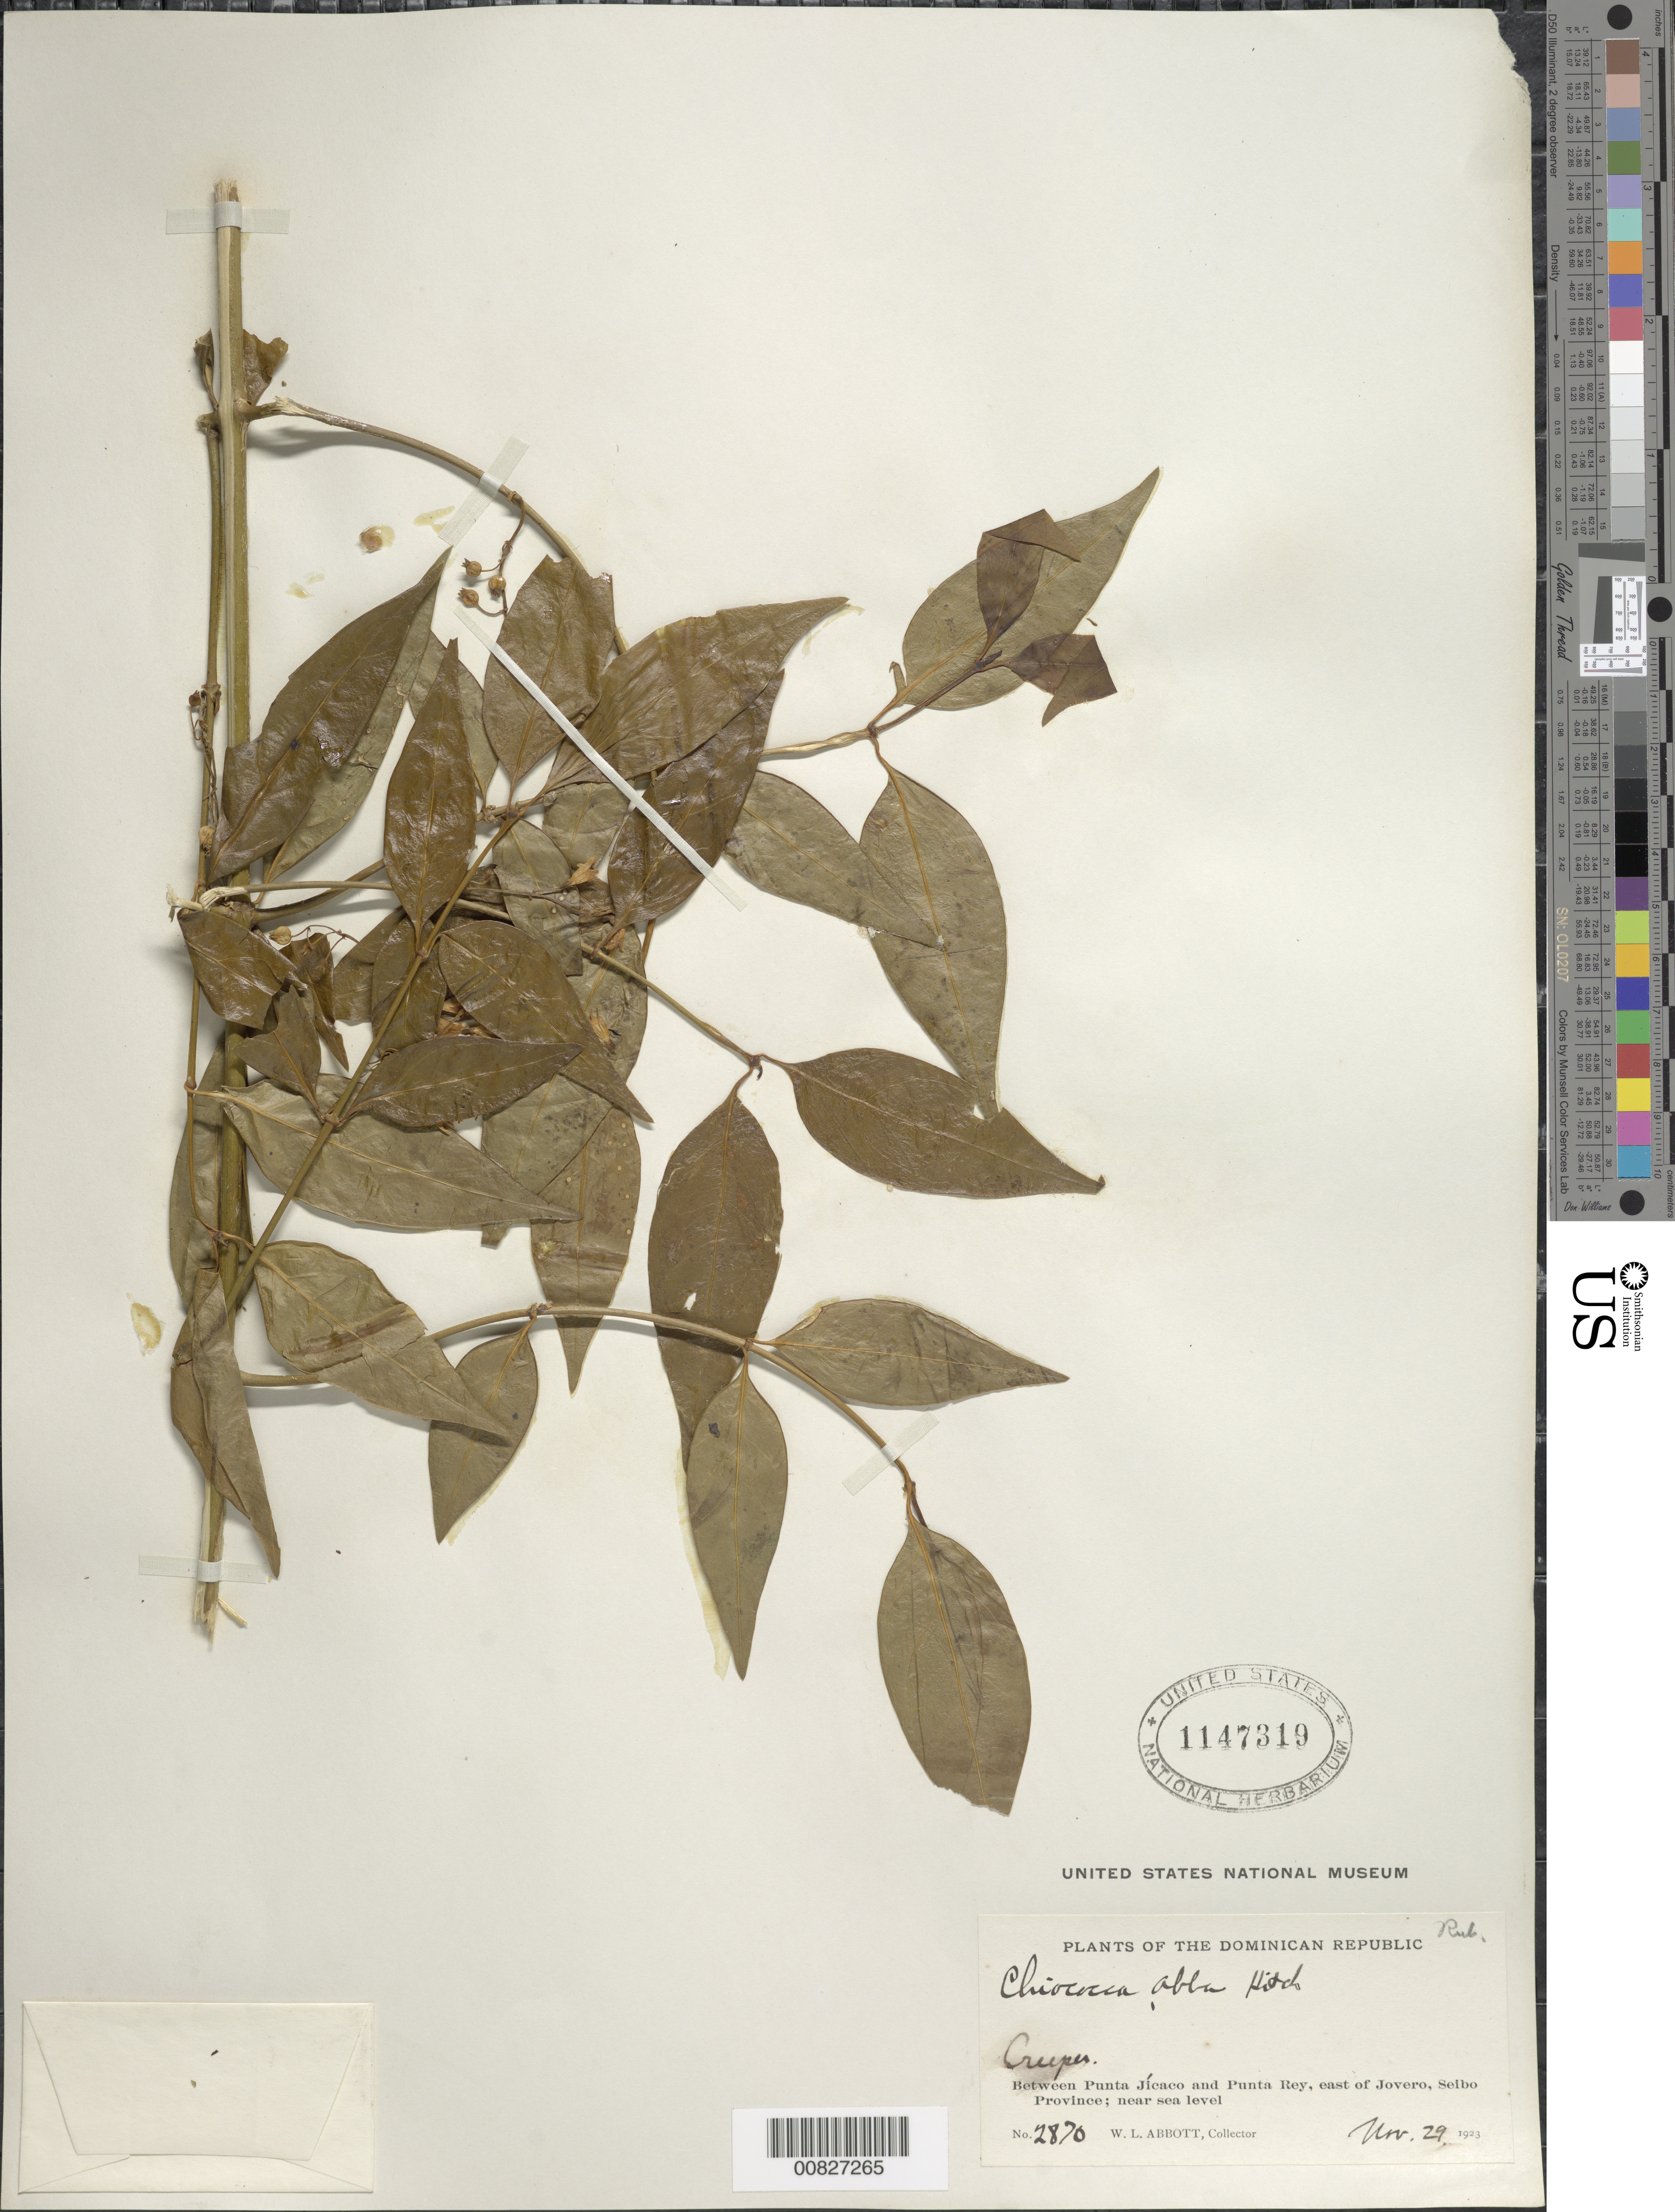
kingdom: Plantae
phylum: Tracheophyta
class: Magnoliopsida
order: Gentianales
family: Rubiaceae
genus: Chiococca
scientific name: Chiococca alba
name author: (L.) Hitchc.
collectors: W. L. Abbott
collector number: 2870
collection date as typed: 29 Nov 1923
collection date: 1923-11-29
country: Dominican Republic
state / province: El Seibo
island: Hispaniola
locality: Between Punta Jícaco and Punta Rey, east of Jovero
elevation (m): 0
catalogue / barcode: US 1147319